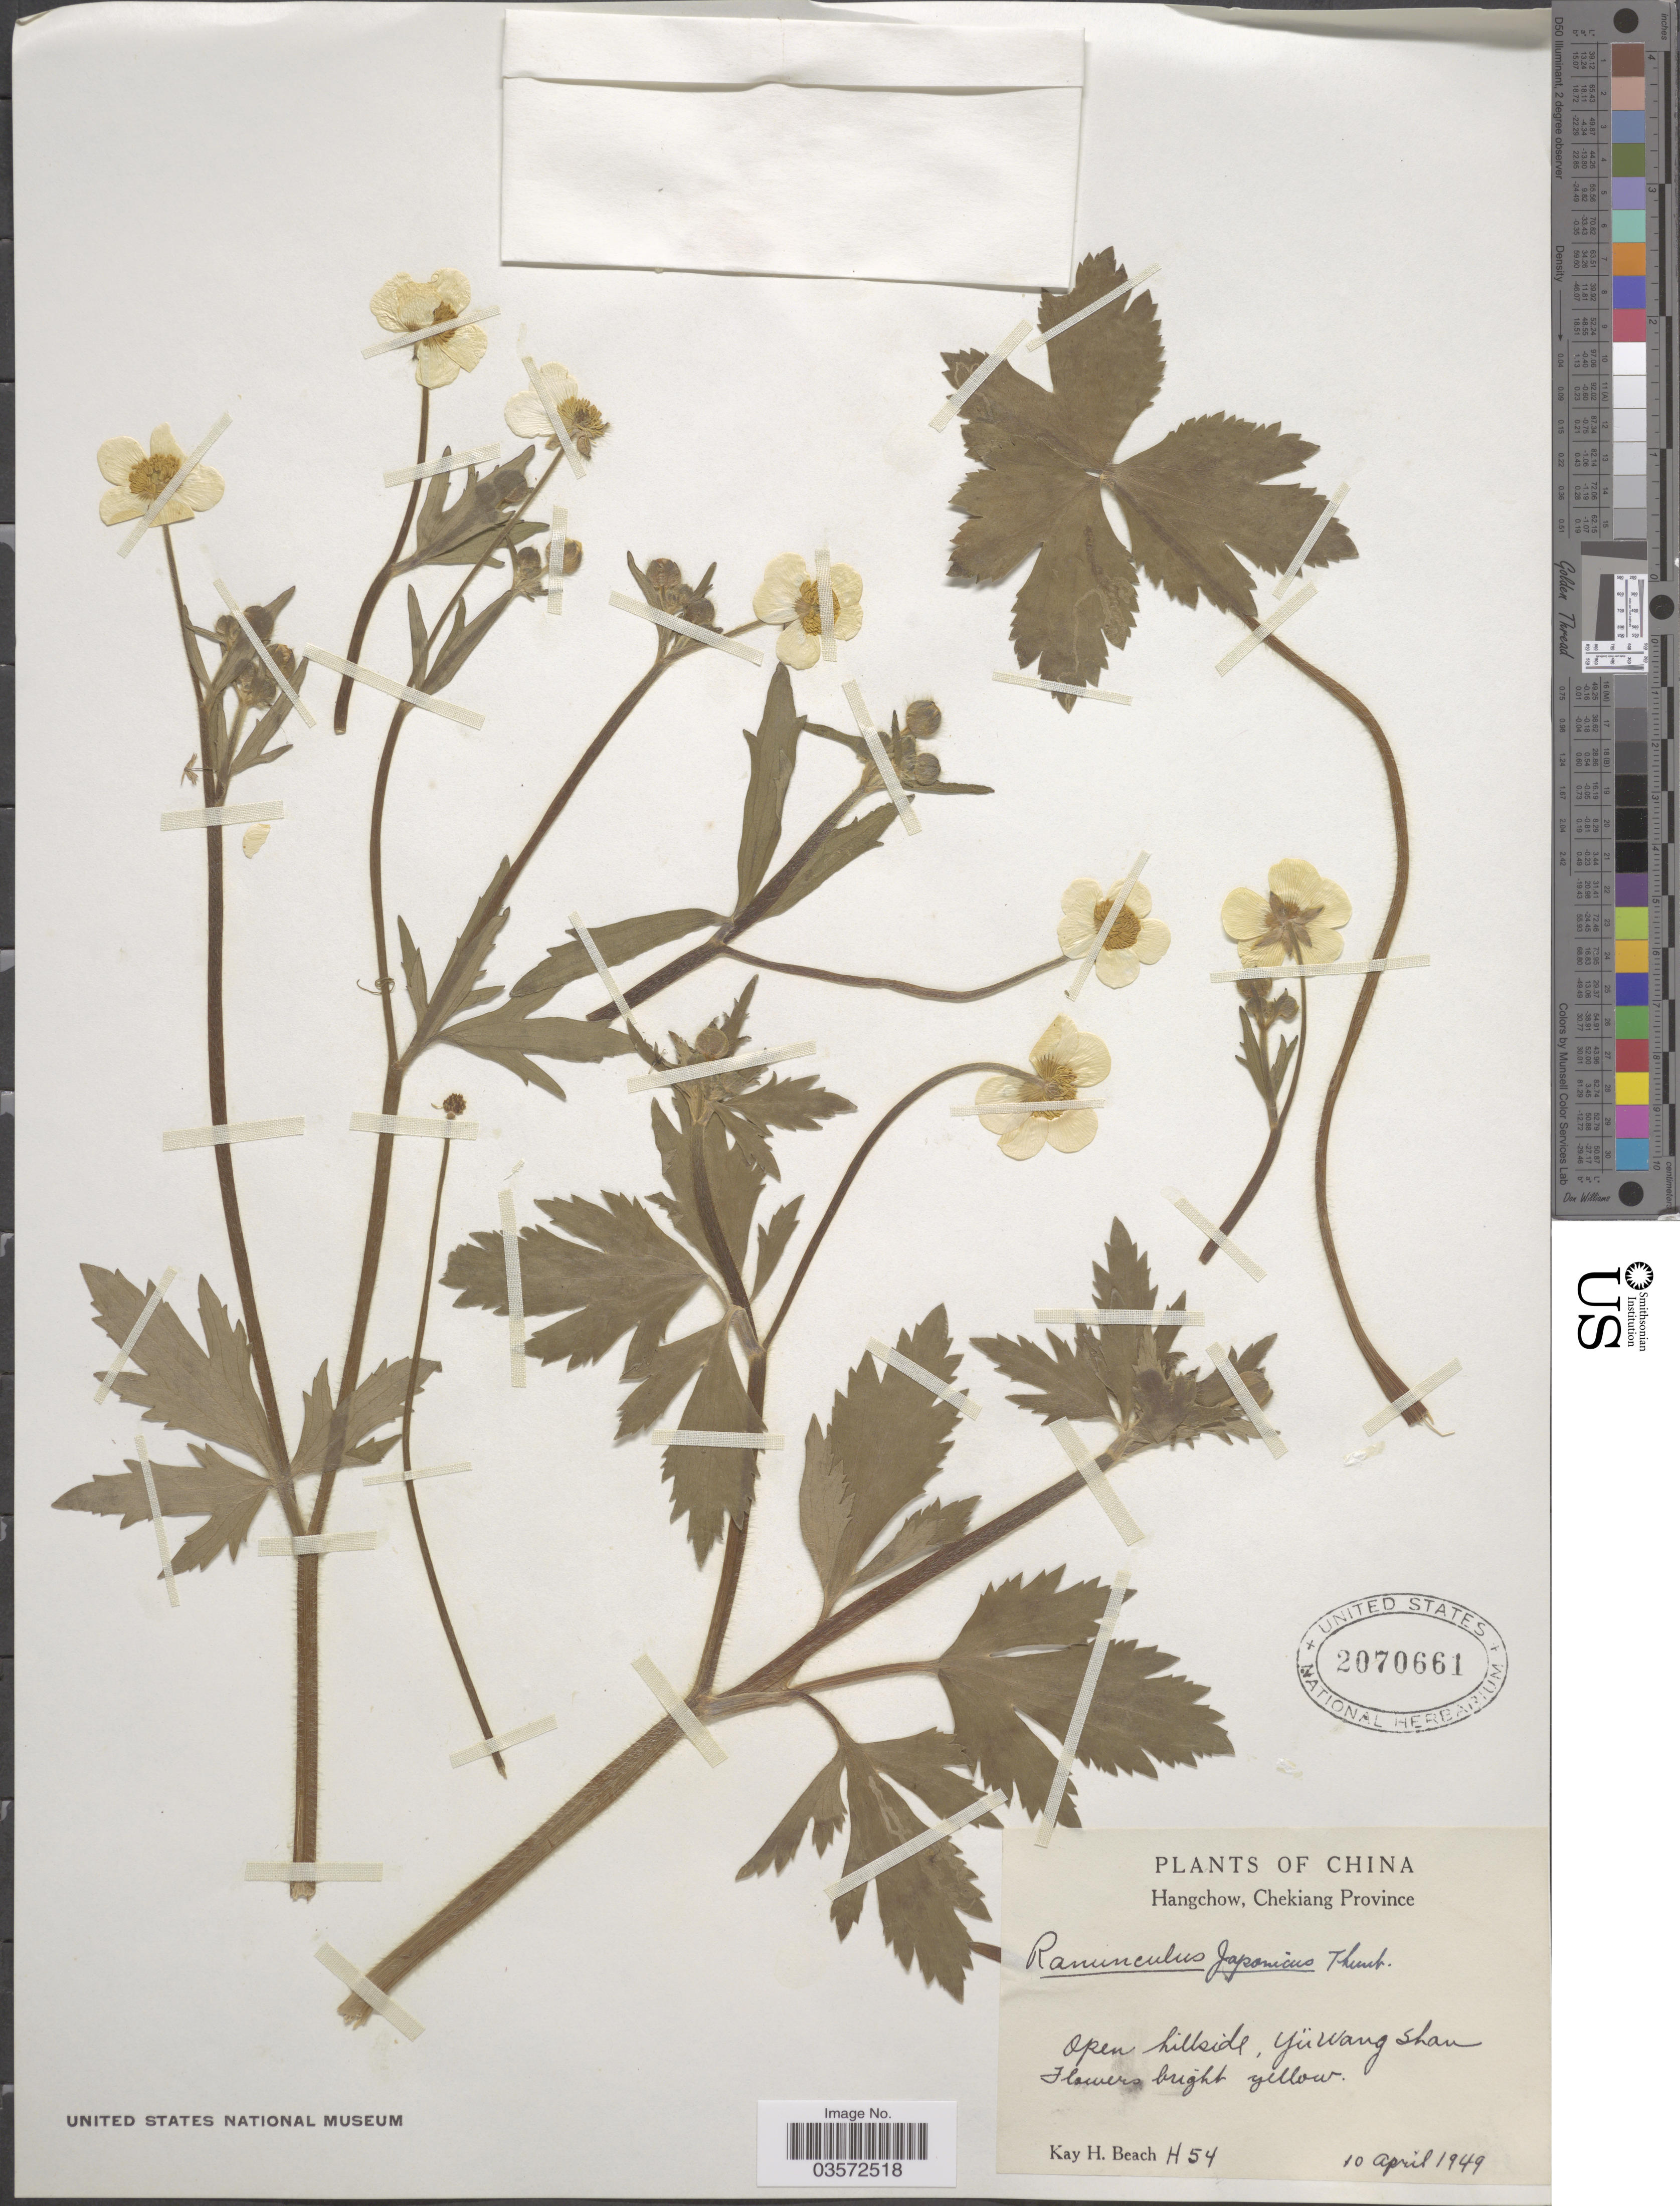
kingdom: Plantae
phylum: Tracheophyta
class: Magnoliopsida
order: Ranunculales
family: Ranunculaceae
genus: Ranunculus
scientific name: Ranunculus japonicus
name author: Thunb.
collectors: K. H. Beach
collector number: H54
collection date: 1949-04-10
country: China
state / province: Zhejiang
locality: Hangchow, Chekiang Province. Open hillside, Yü Wang Shan.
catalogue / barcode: US 2070661